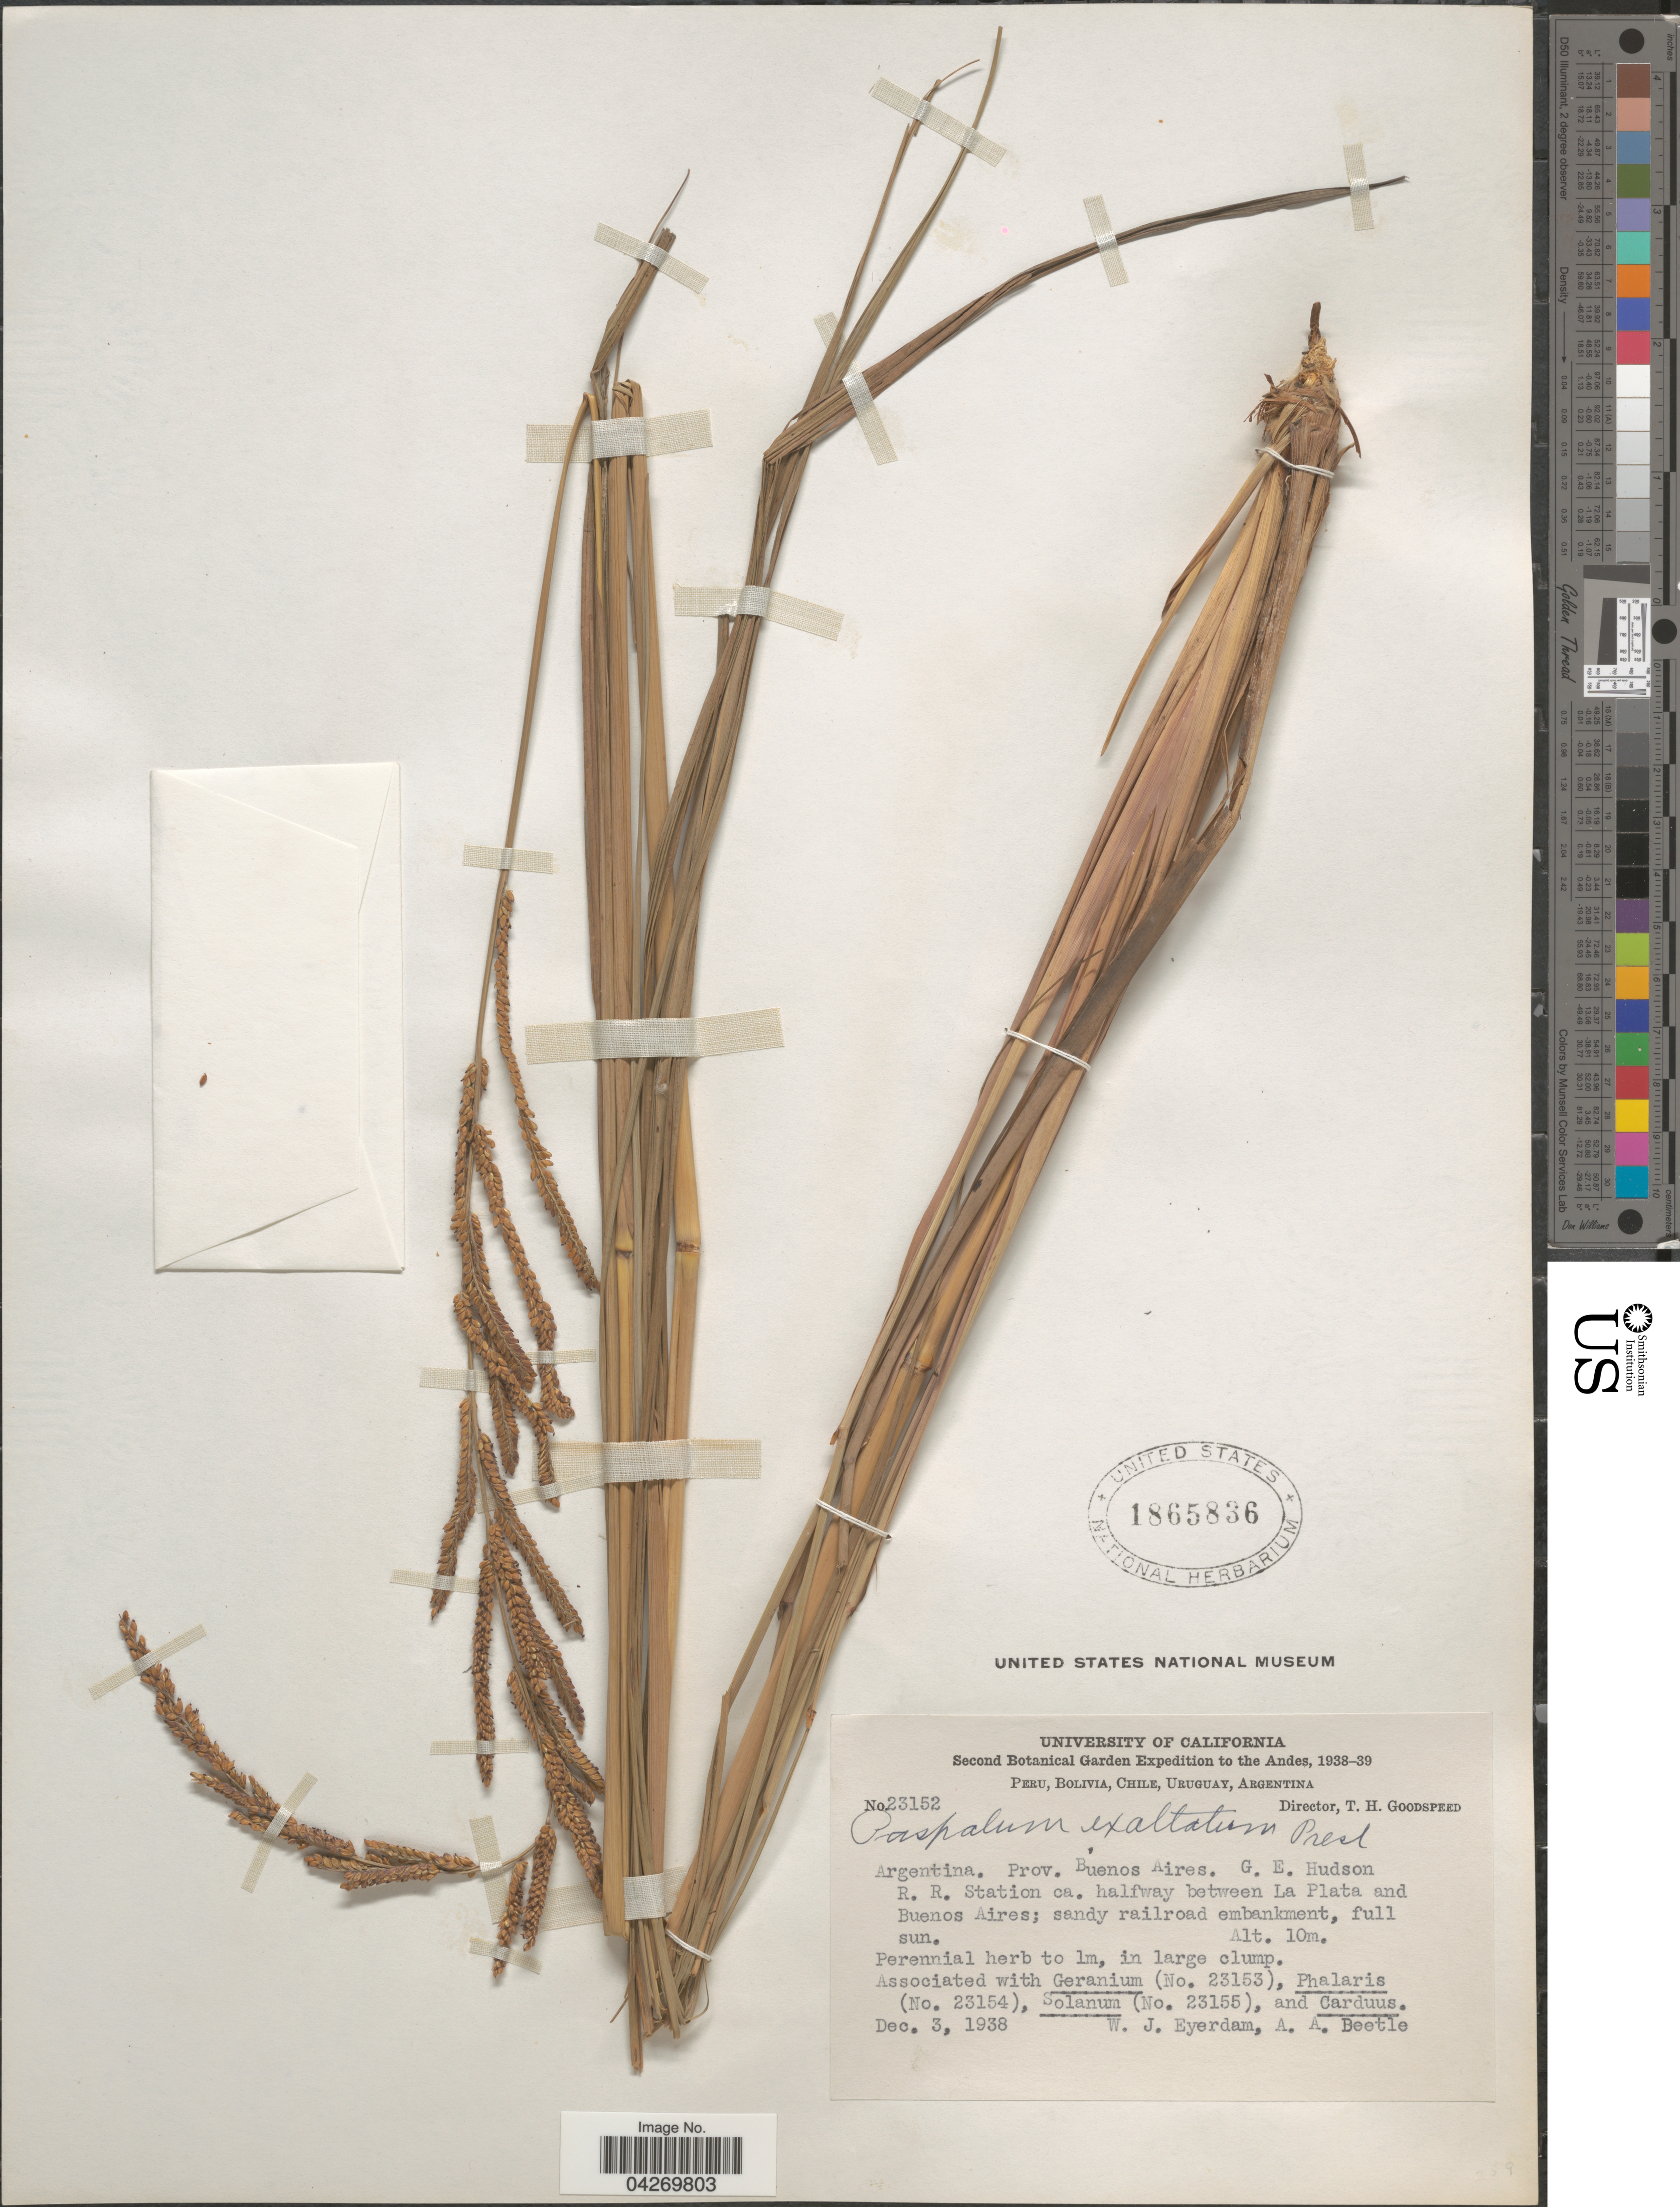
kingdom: Plantae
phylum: Tracheophyta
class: Liliopsida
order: Poales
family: Poaceae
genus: Paspalum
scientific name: Paspalum exaltatum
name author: J. Presl in C. Presl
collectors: W. J. Eyerdam & A. A. Beetle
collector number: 23152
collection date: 1938-12-03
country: Argentina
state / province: Buenos Aires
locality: Prov. Buenos Aires. G. E. Hudson R. R. Station ca. halfway between La Plata and Buenos Aires; sandy railroad embankment, full sun.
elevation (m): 10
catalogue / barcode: US 1865836